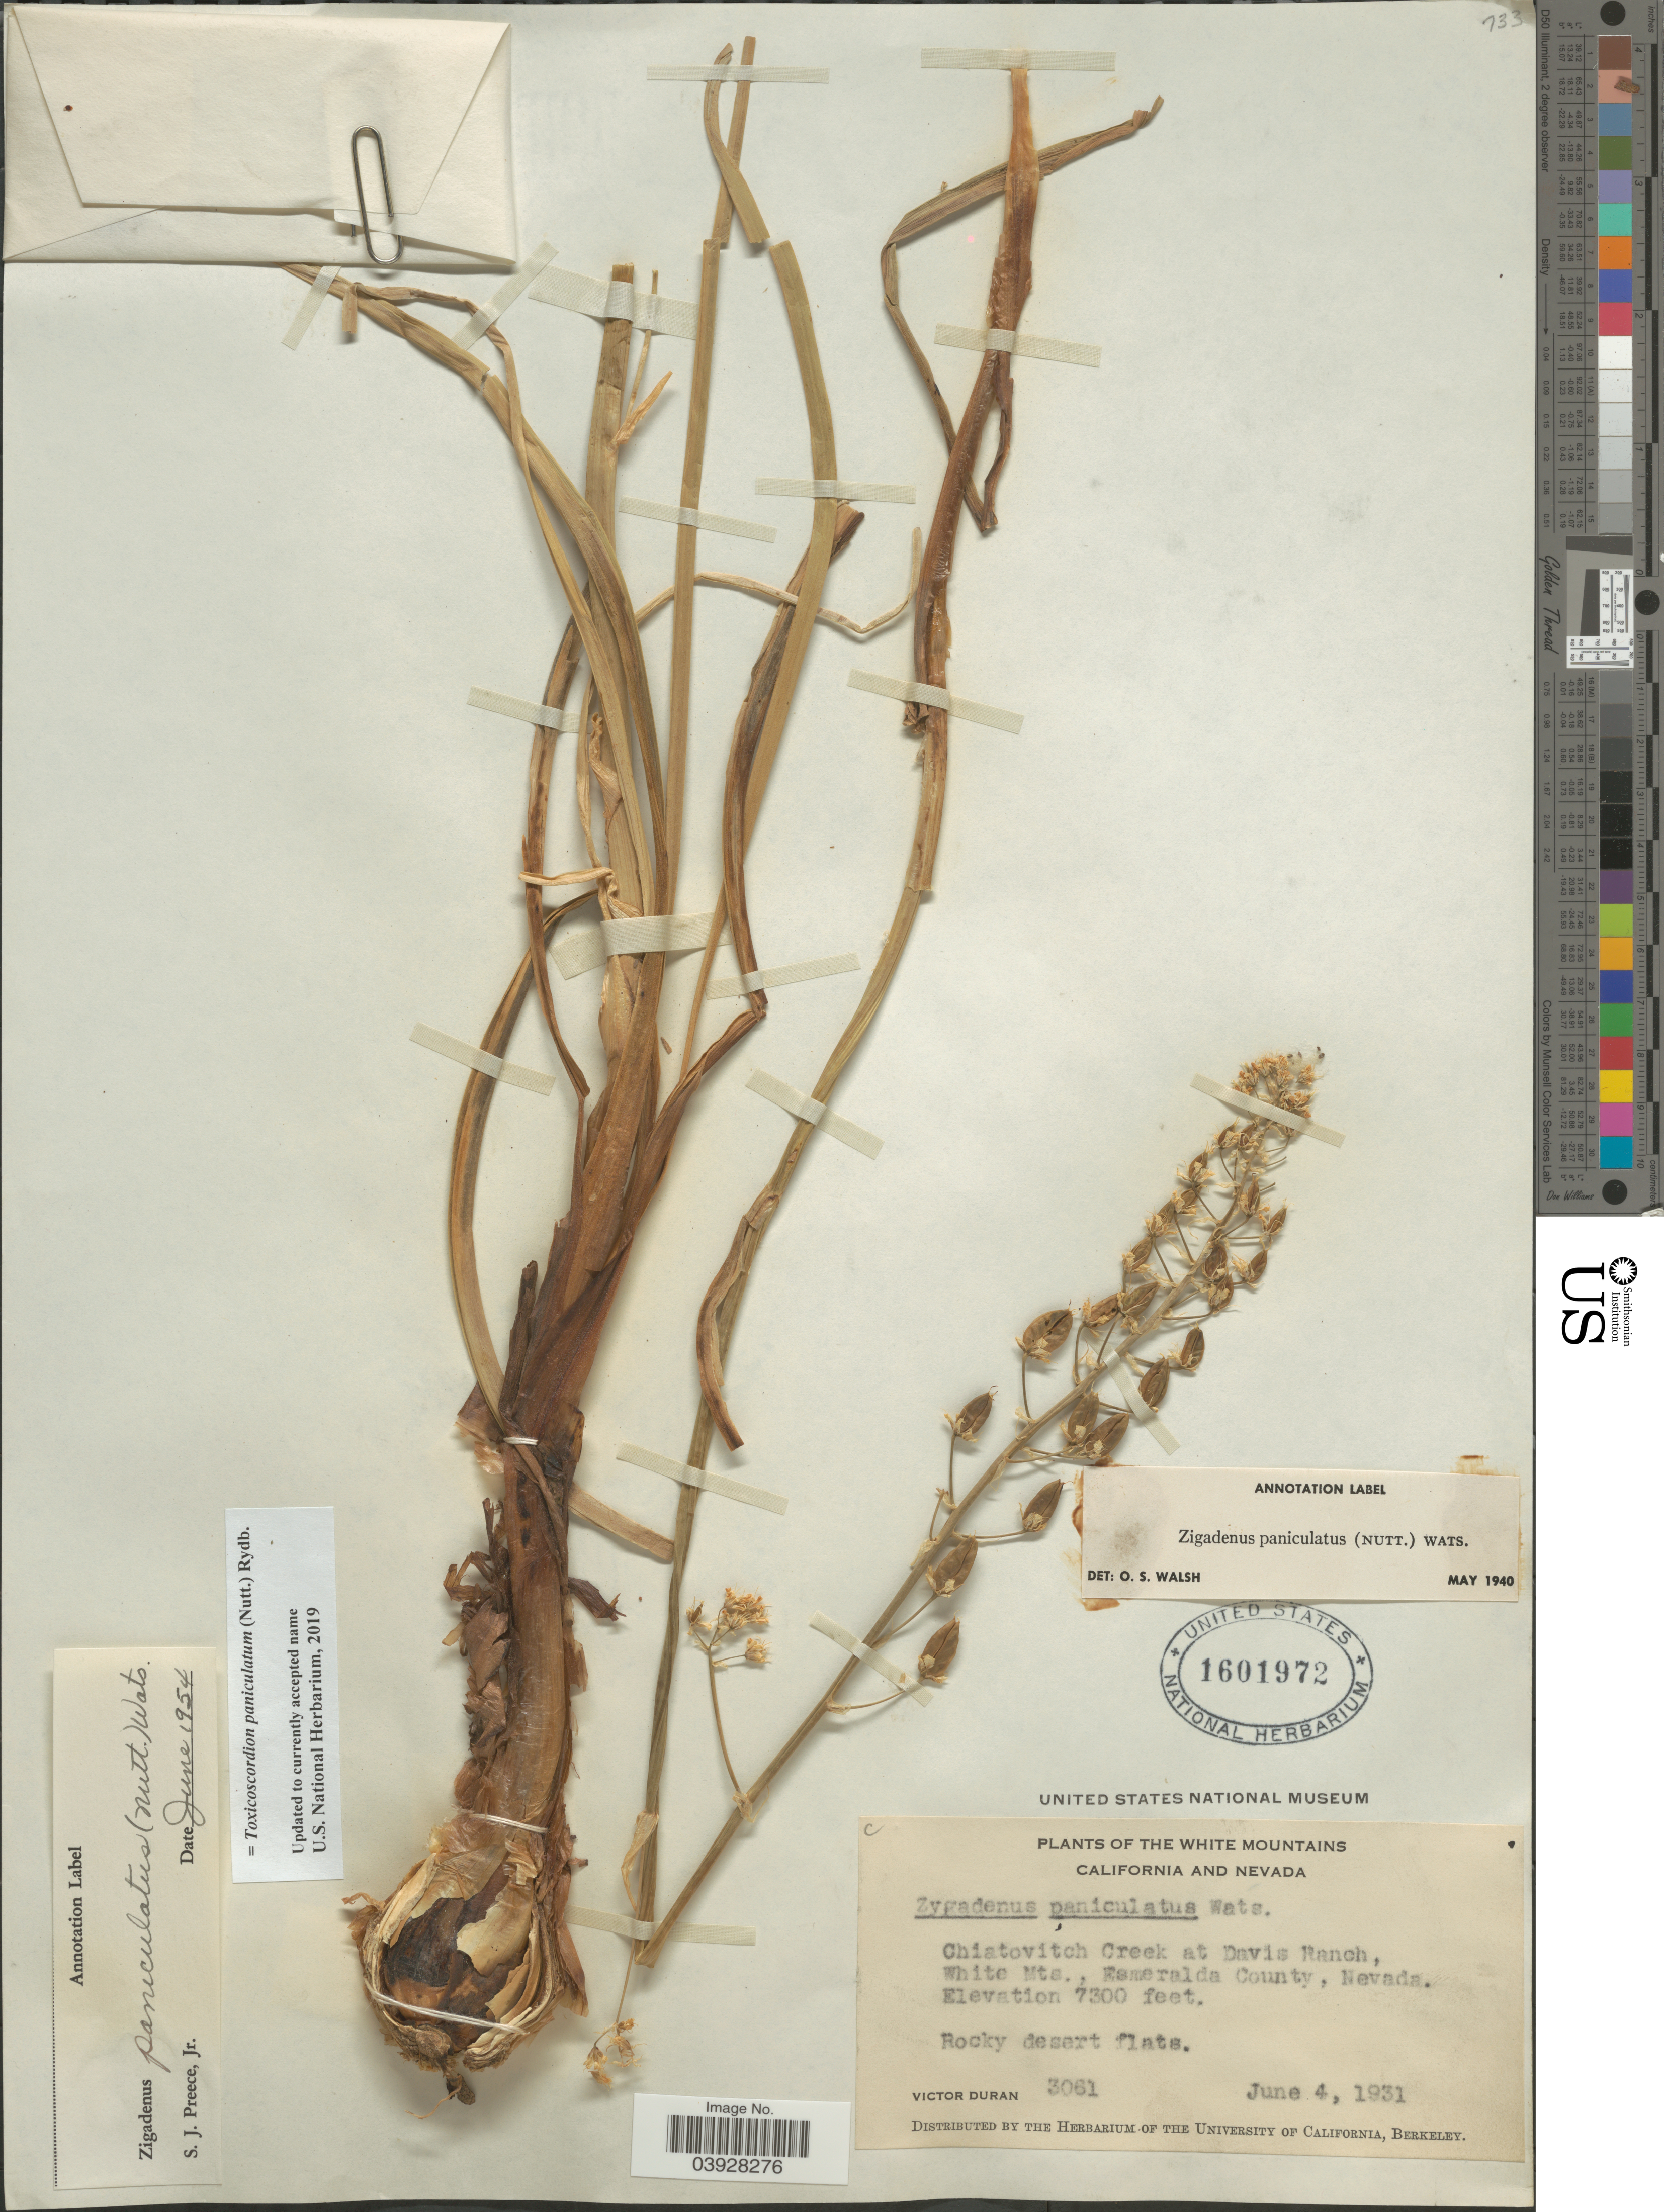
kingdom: Plantae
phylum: Tracheophyta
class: Liliopsida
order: Liliales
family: Melanthiaceae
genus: Toxicoscordion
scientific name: Toxicoscordion paniculatum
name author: (Nutt.) Rydb.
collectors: V. Duran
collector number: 3061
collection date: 1931-06-04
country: United States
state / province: Nevada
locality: The White Mountains. Chiatovitch Creek at Davis Ranch, White Mts., Esmeralda County.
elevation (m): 2225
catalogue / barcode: US 1601972